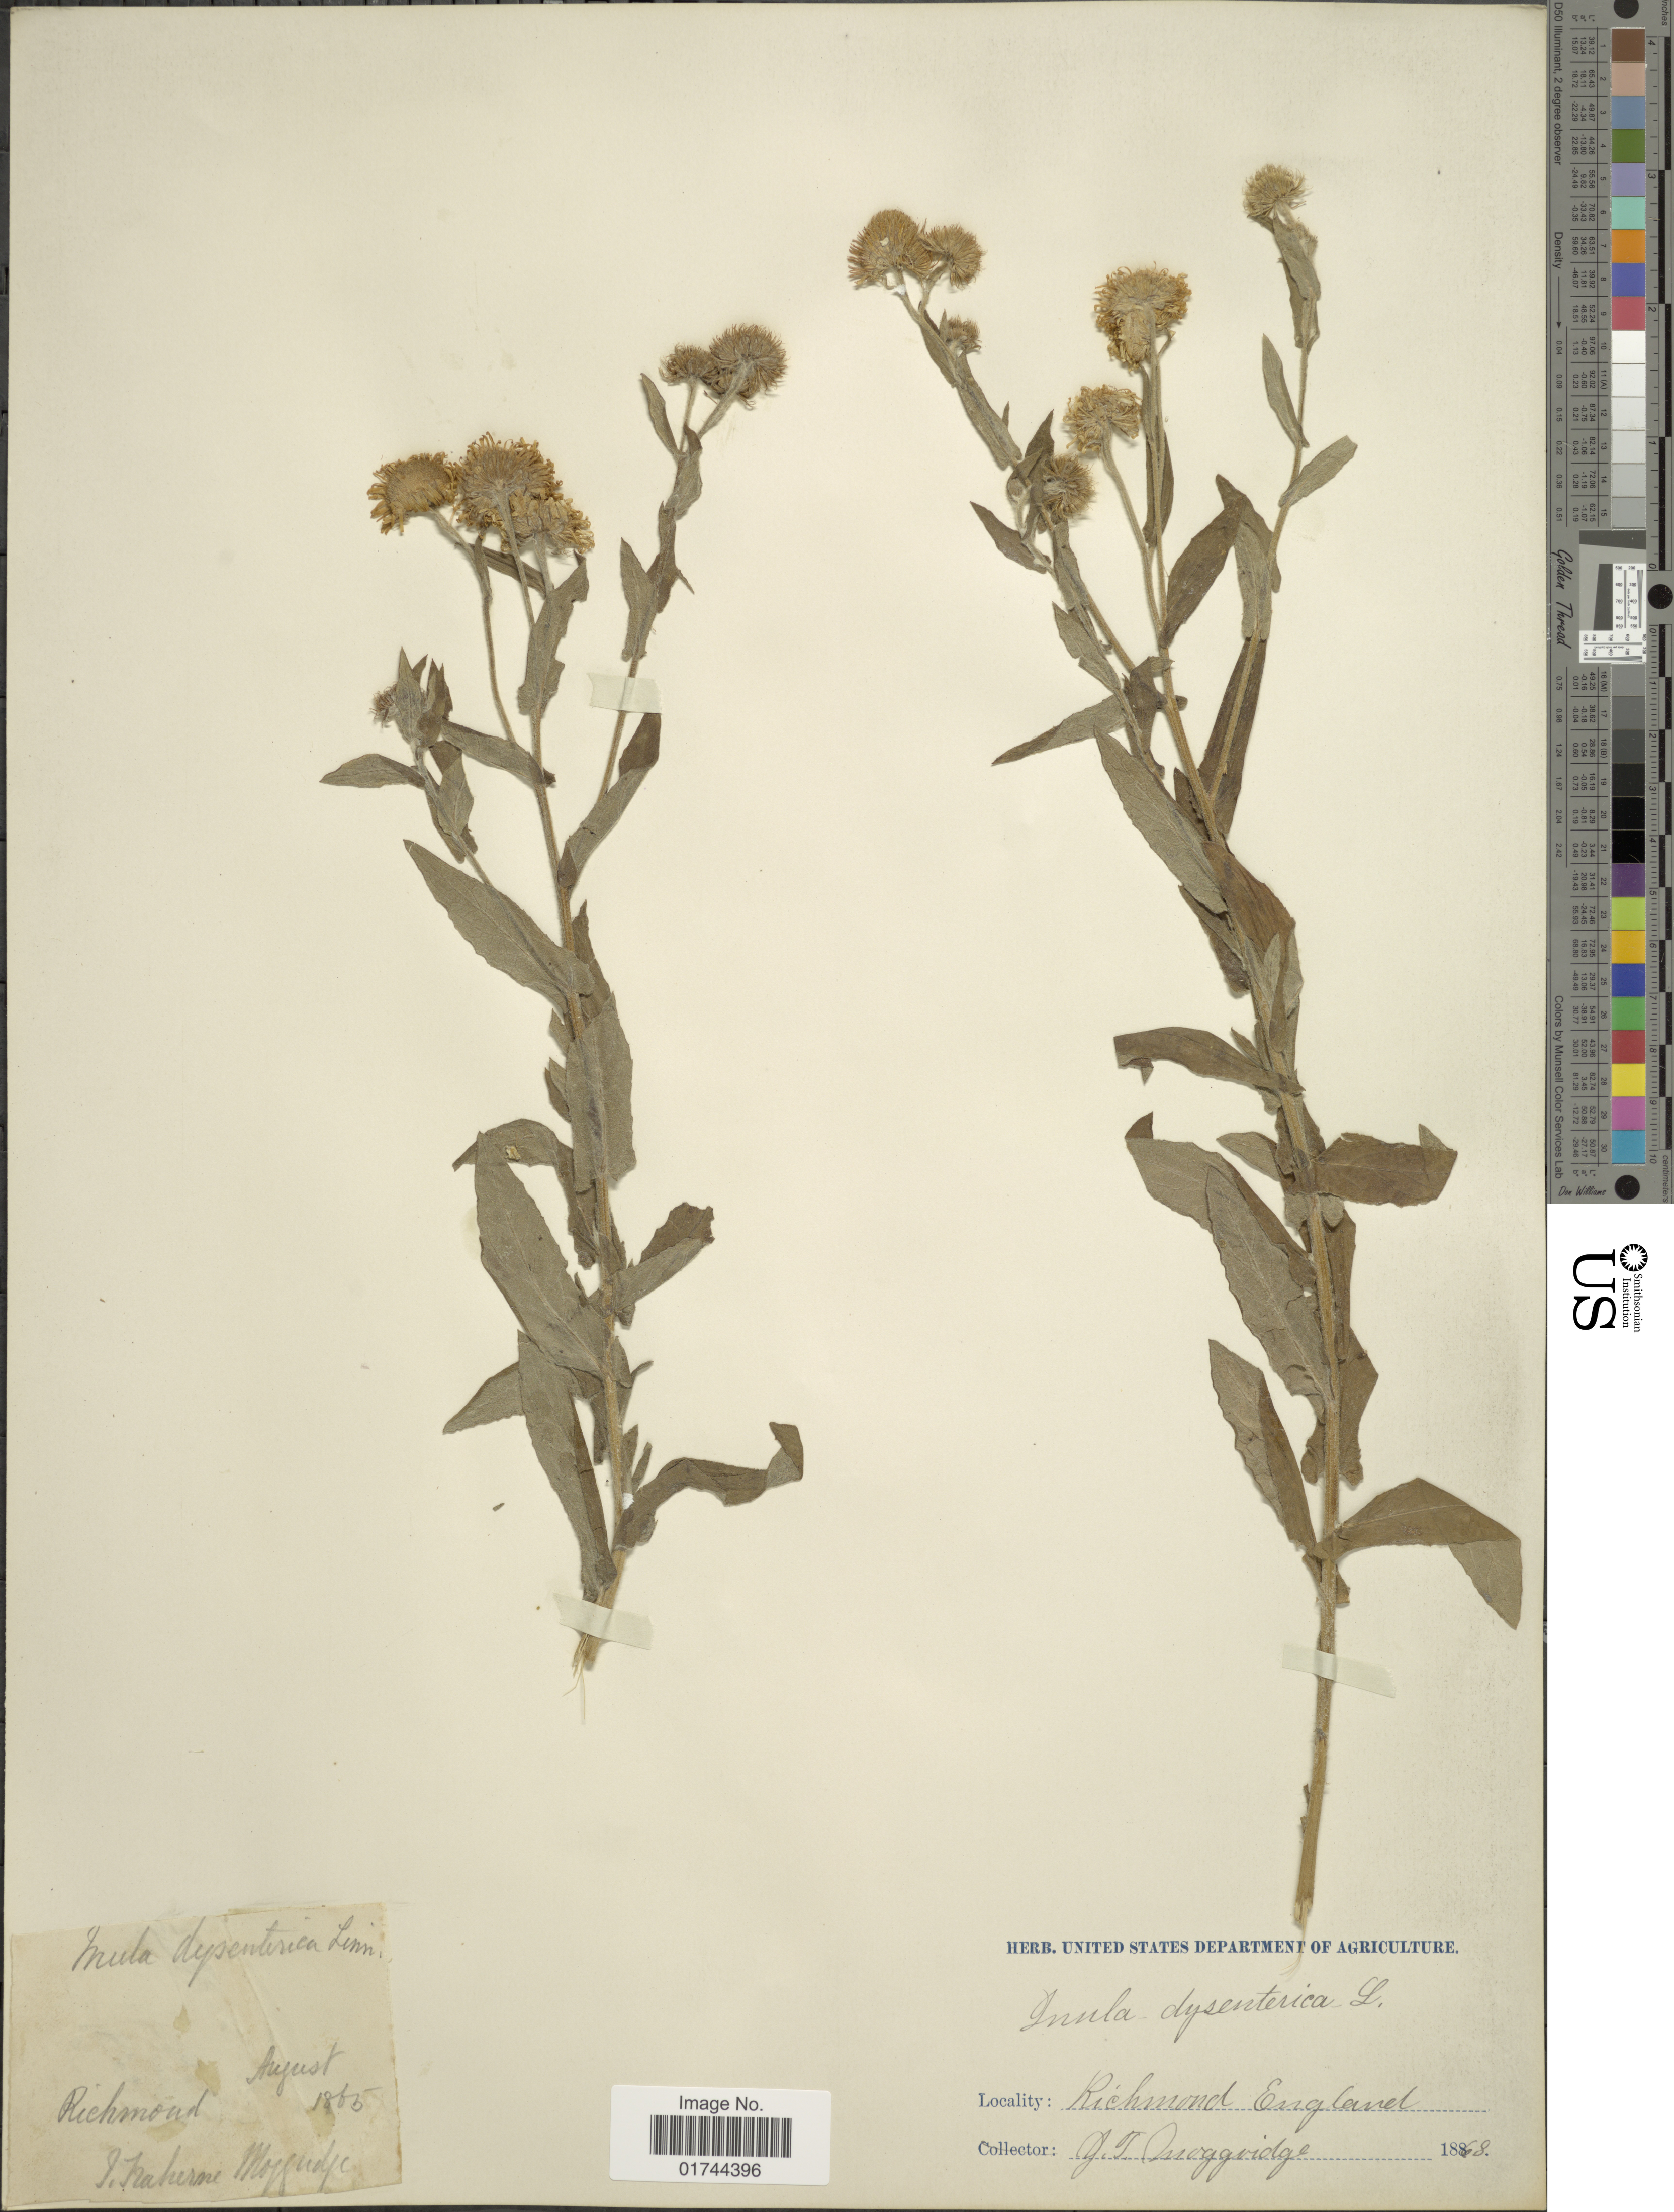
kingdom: Plantae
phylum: Tracheophyta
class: Magnoliopsida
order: Asterales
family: Asteraceae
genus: Pulicaria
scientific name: Pulicaria dysenterica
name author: (L.) Bernh.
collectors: J. T. Moggridge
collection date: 1868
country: United Kingdom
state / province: England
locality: Richmond